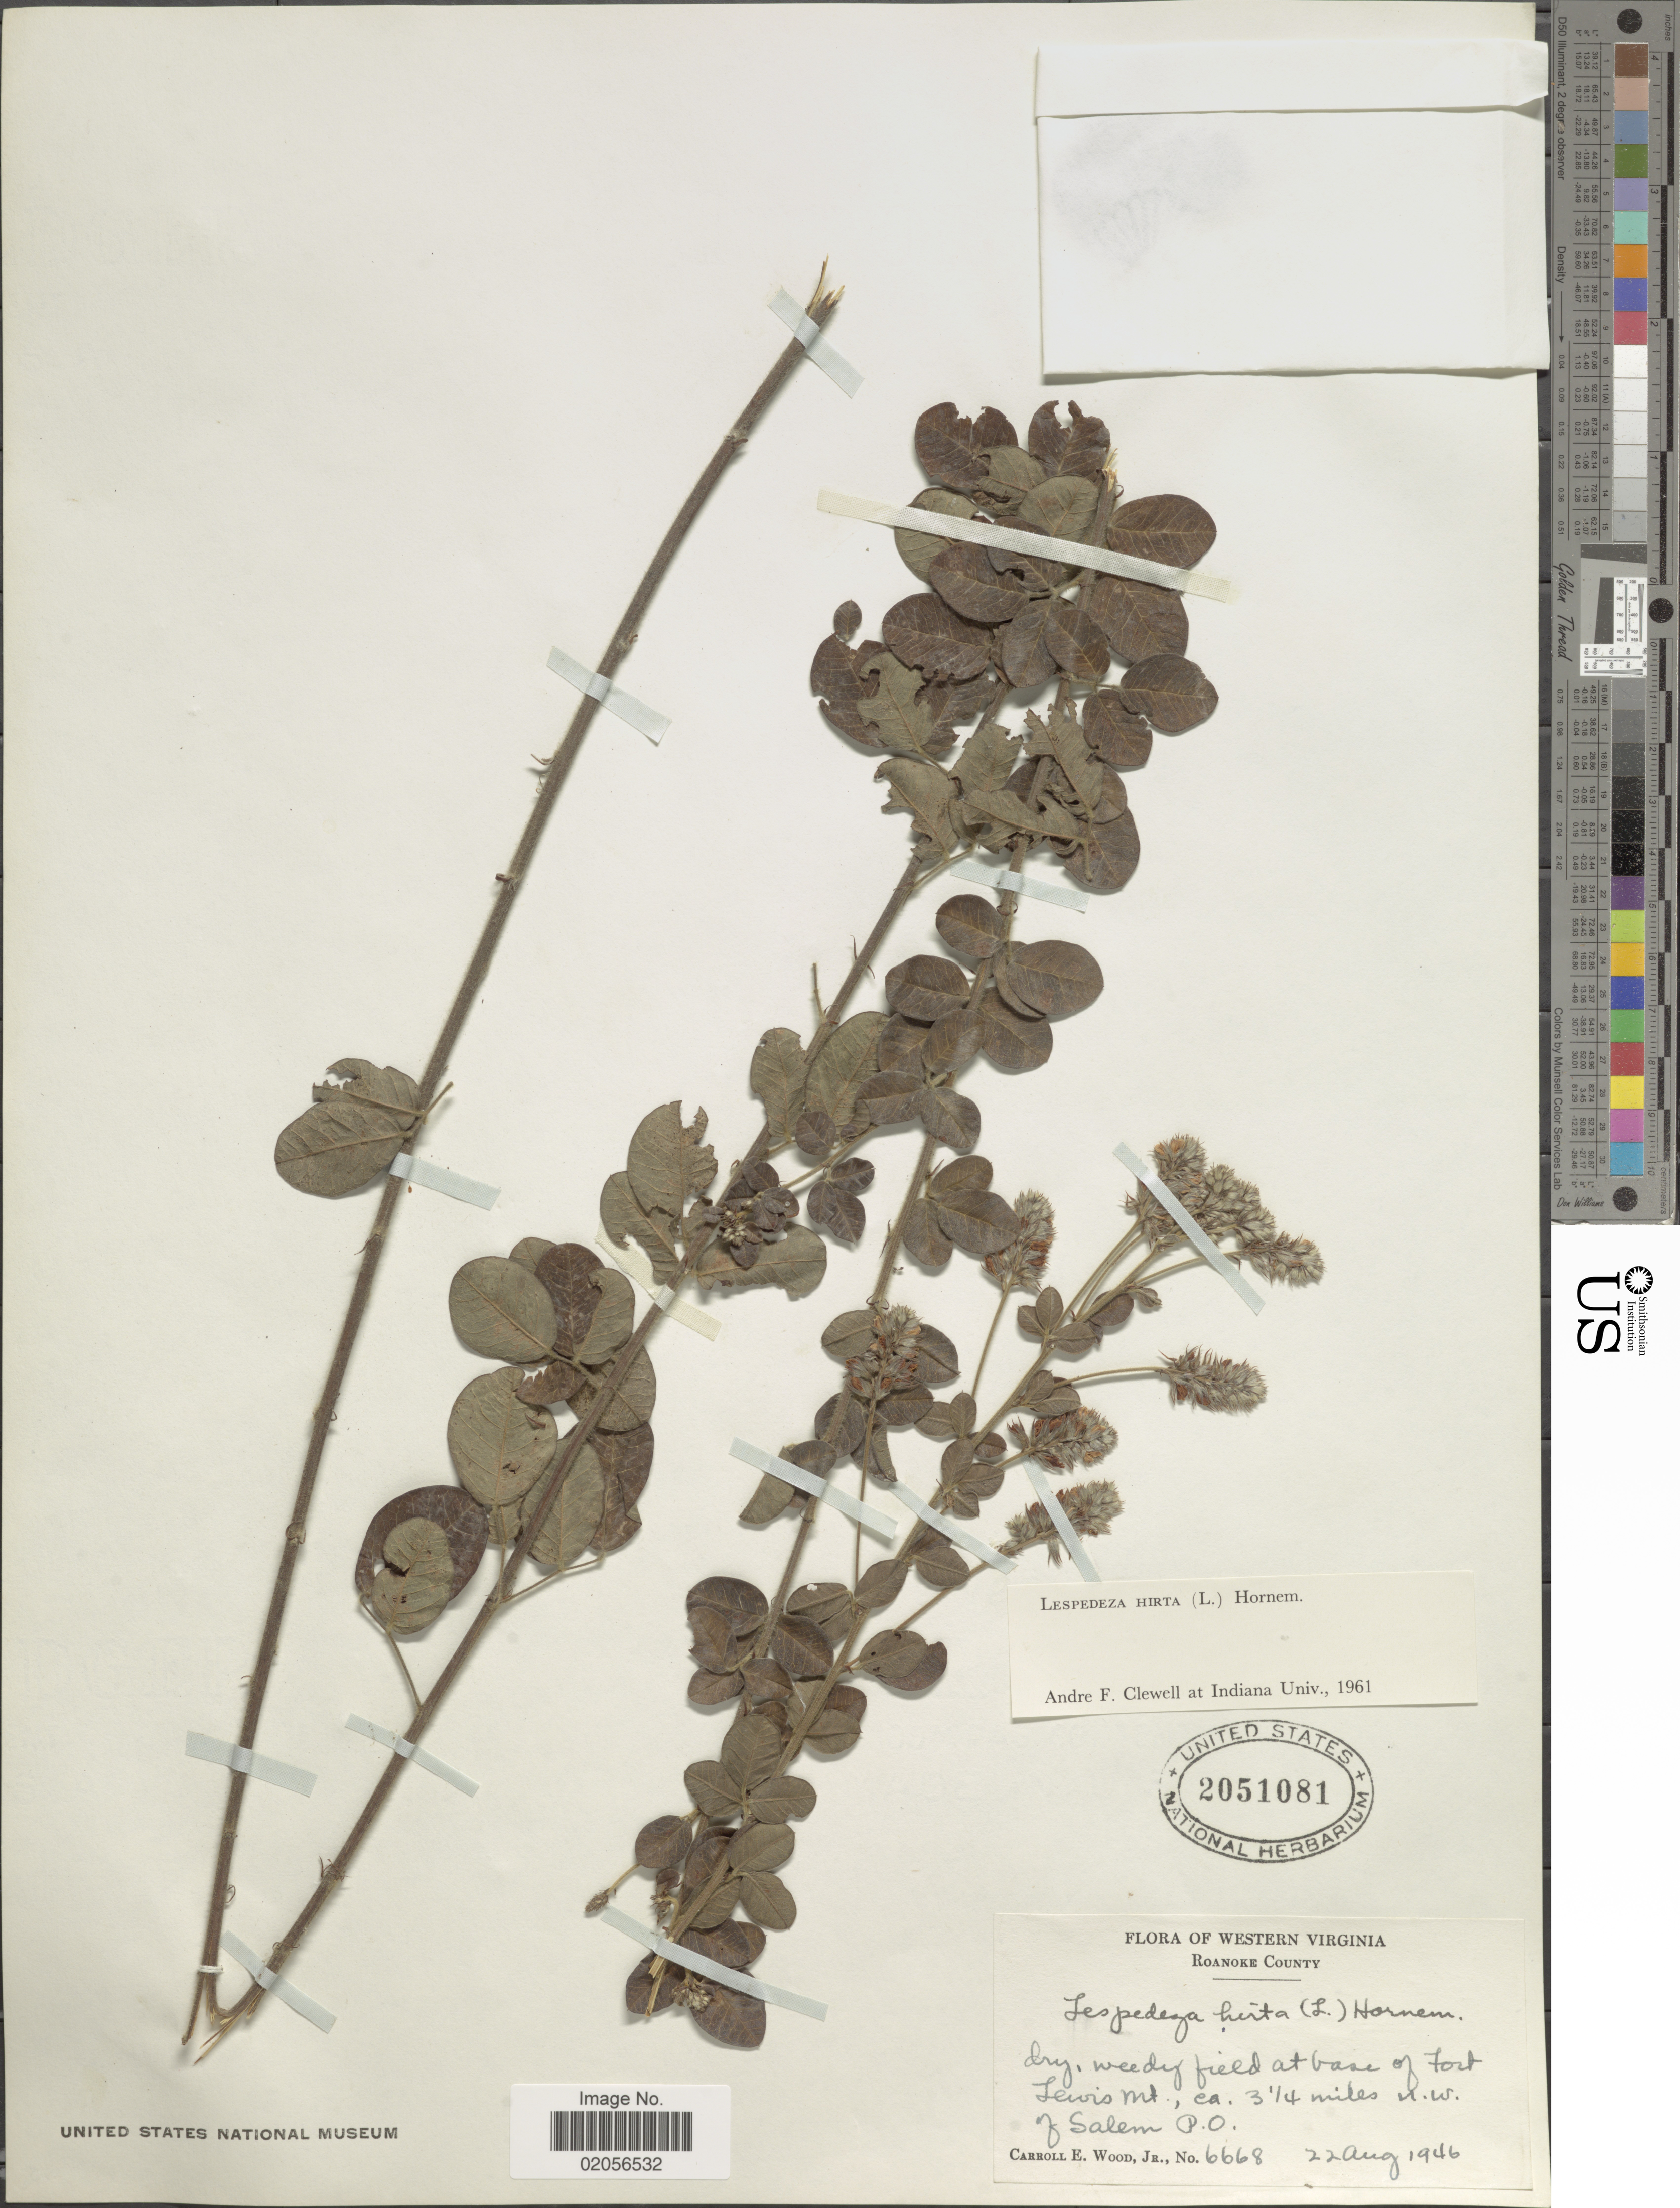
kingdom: Plantae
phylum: Tracheophyta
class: Magnoliopsida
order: Fabales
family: Fabaceae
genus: Lespedeza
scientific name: Lespedeza hirta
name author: (L.) Hornem.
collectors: C. E. Wood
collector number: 6668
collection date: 1946-08-22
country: United States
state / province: Virginia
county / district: Randolph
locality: Roanoke County, dry, weedy field at base of Fort Lewis Mt., ca. 3¼ miles N.W. of Salem P.O.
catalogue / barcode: US 2051081